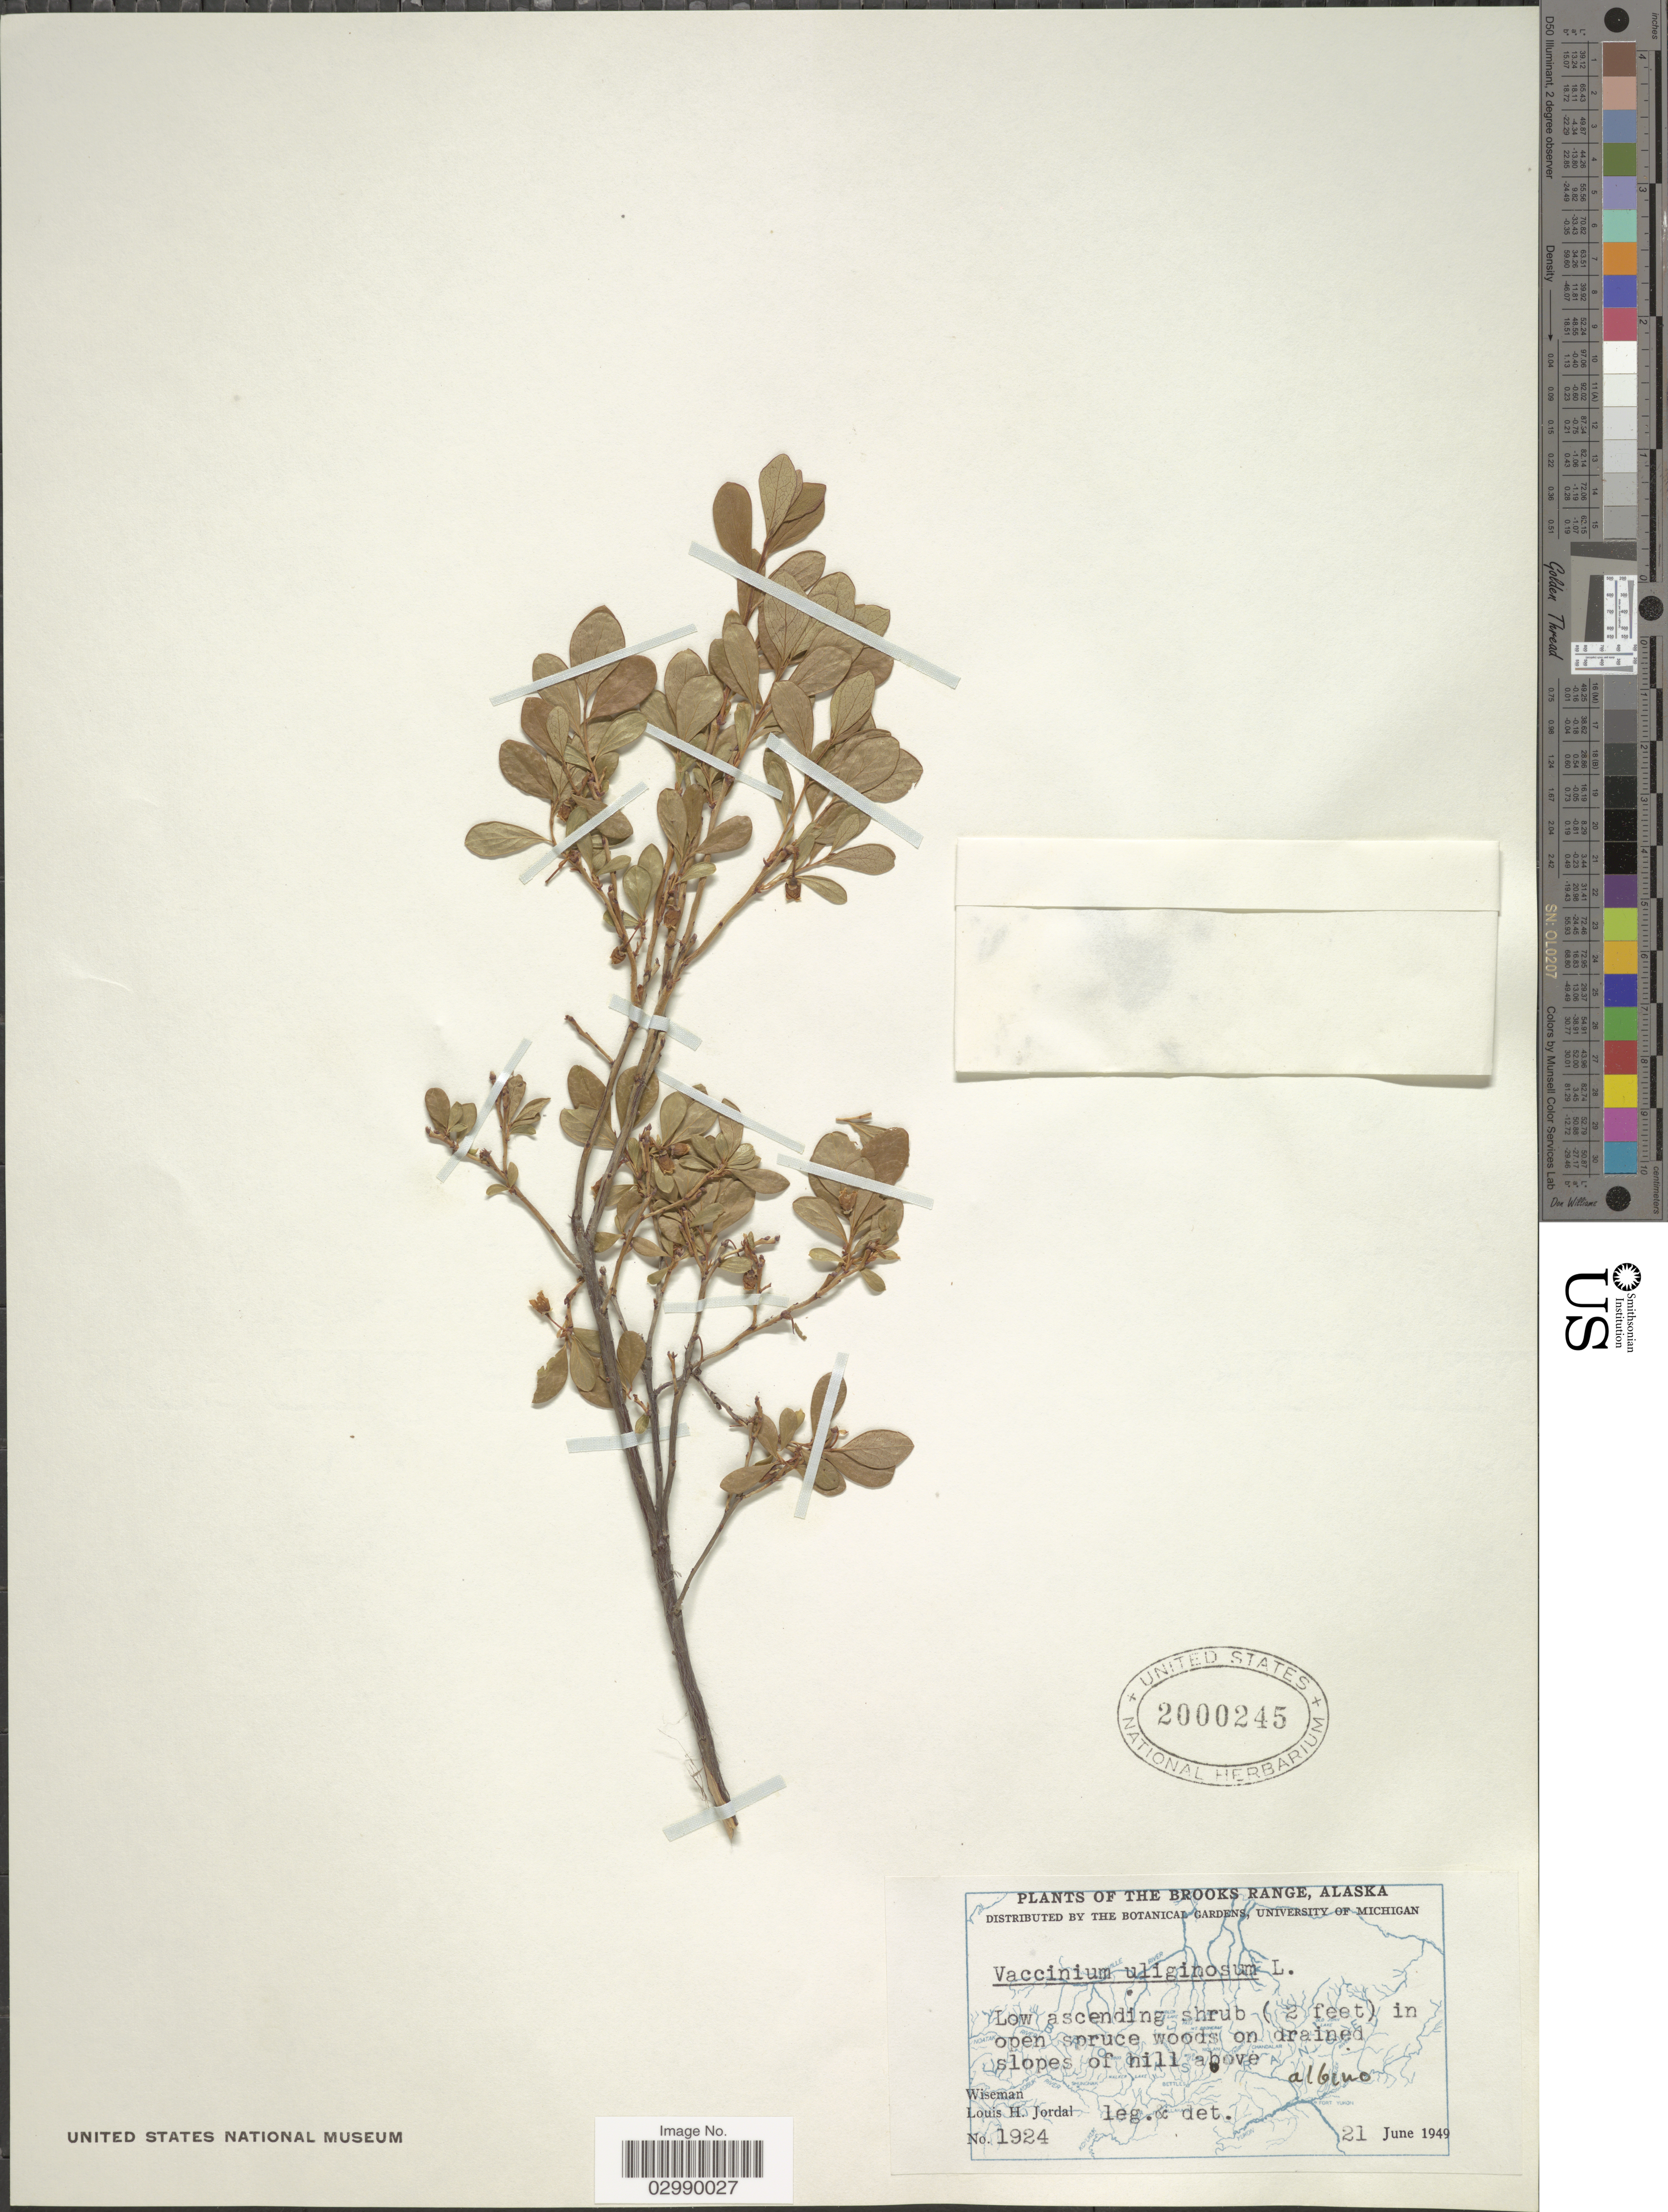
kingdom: Plantae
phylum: Tracheophyta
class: Magnoliopsida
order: Ericales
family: Ericaceae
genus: Vaccinium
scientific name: Vaccinium uliginosum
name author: L.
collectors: L. Jordal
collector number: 1924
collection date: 1949-06-21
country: United States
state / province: Alaska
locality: Brooks Range, Low ascending shrub (2 feet) in open spruce woods on drained slopes of hill above Wiseman.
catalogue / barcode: US 2000245